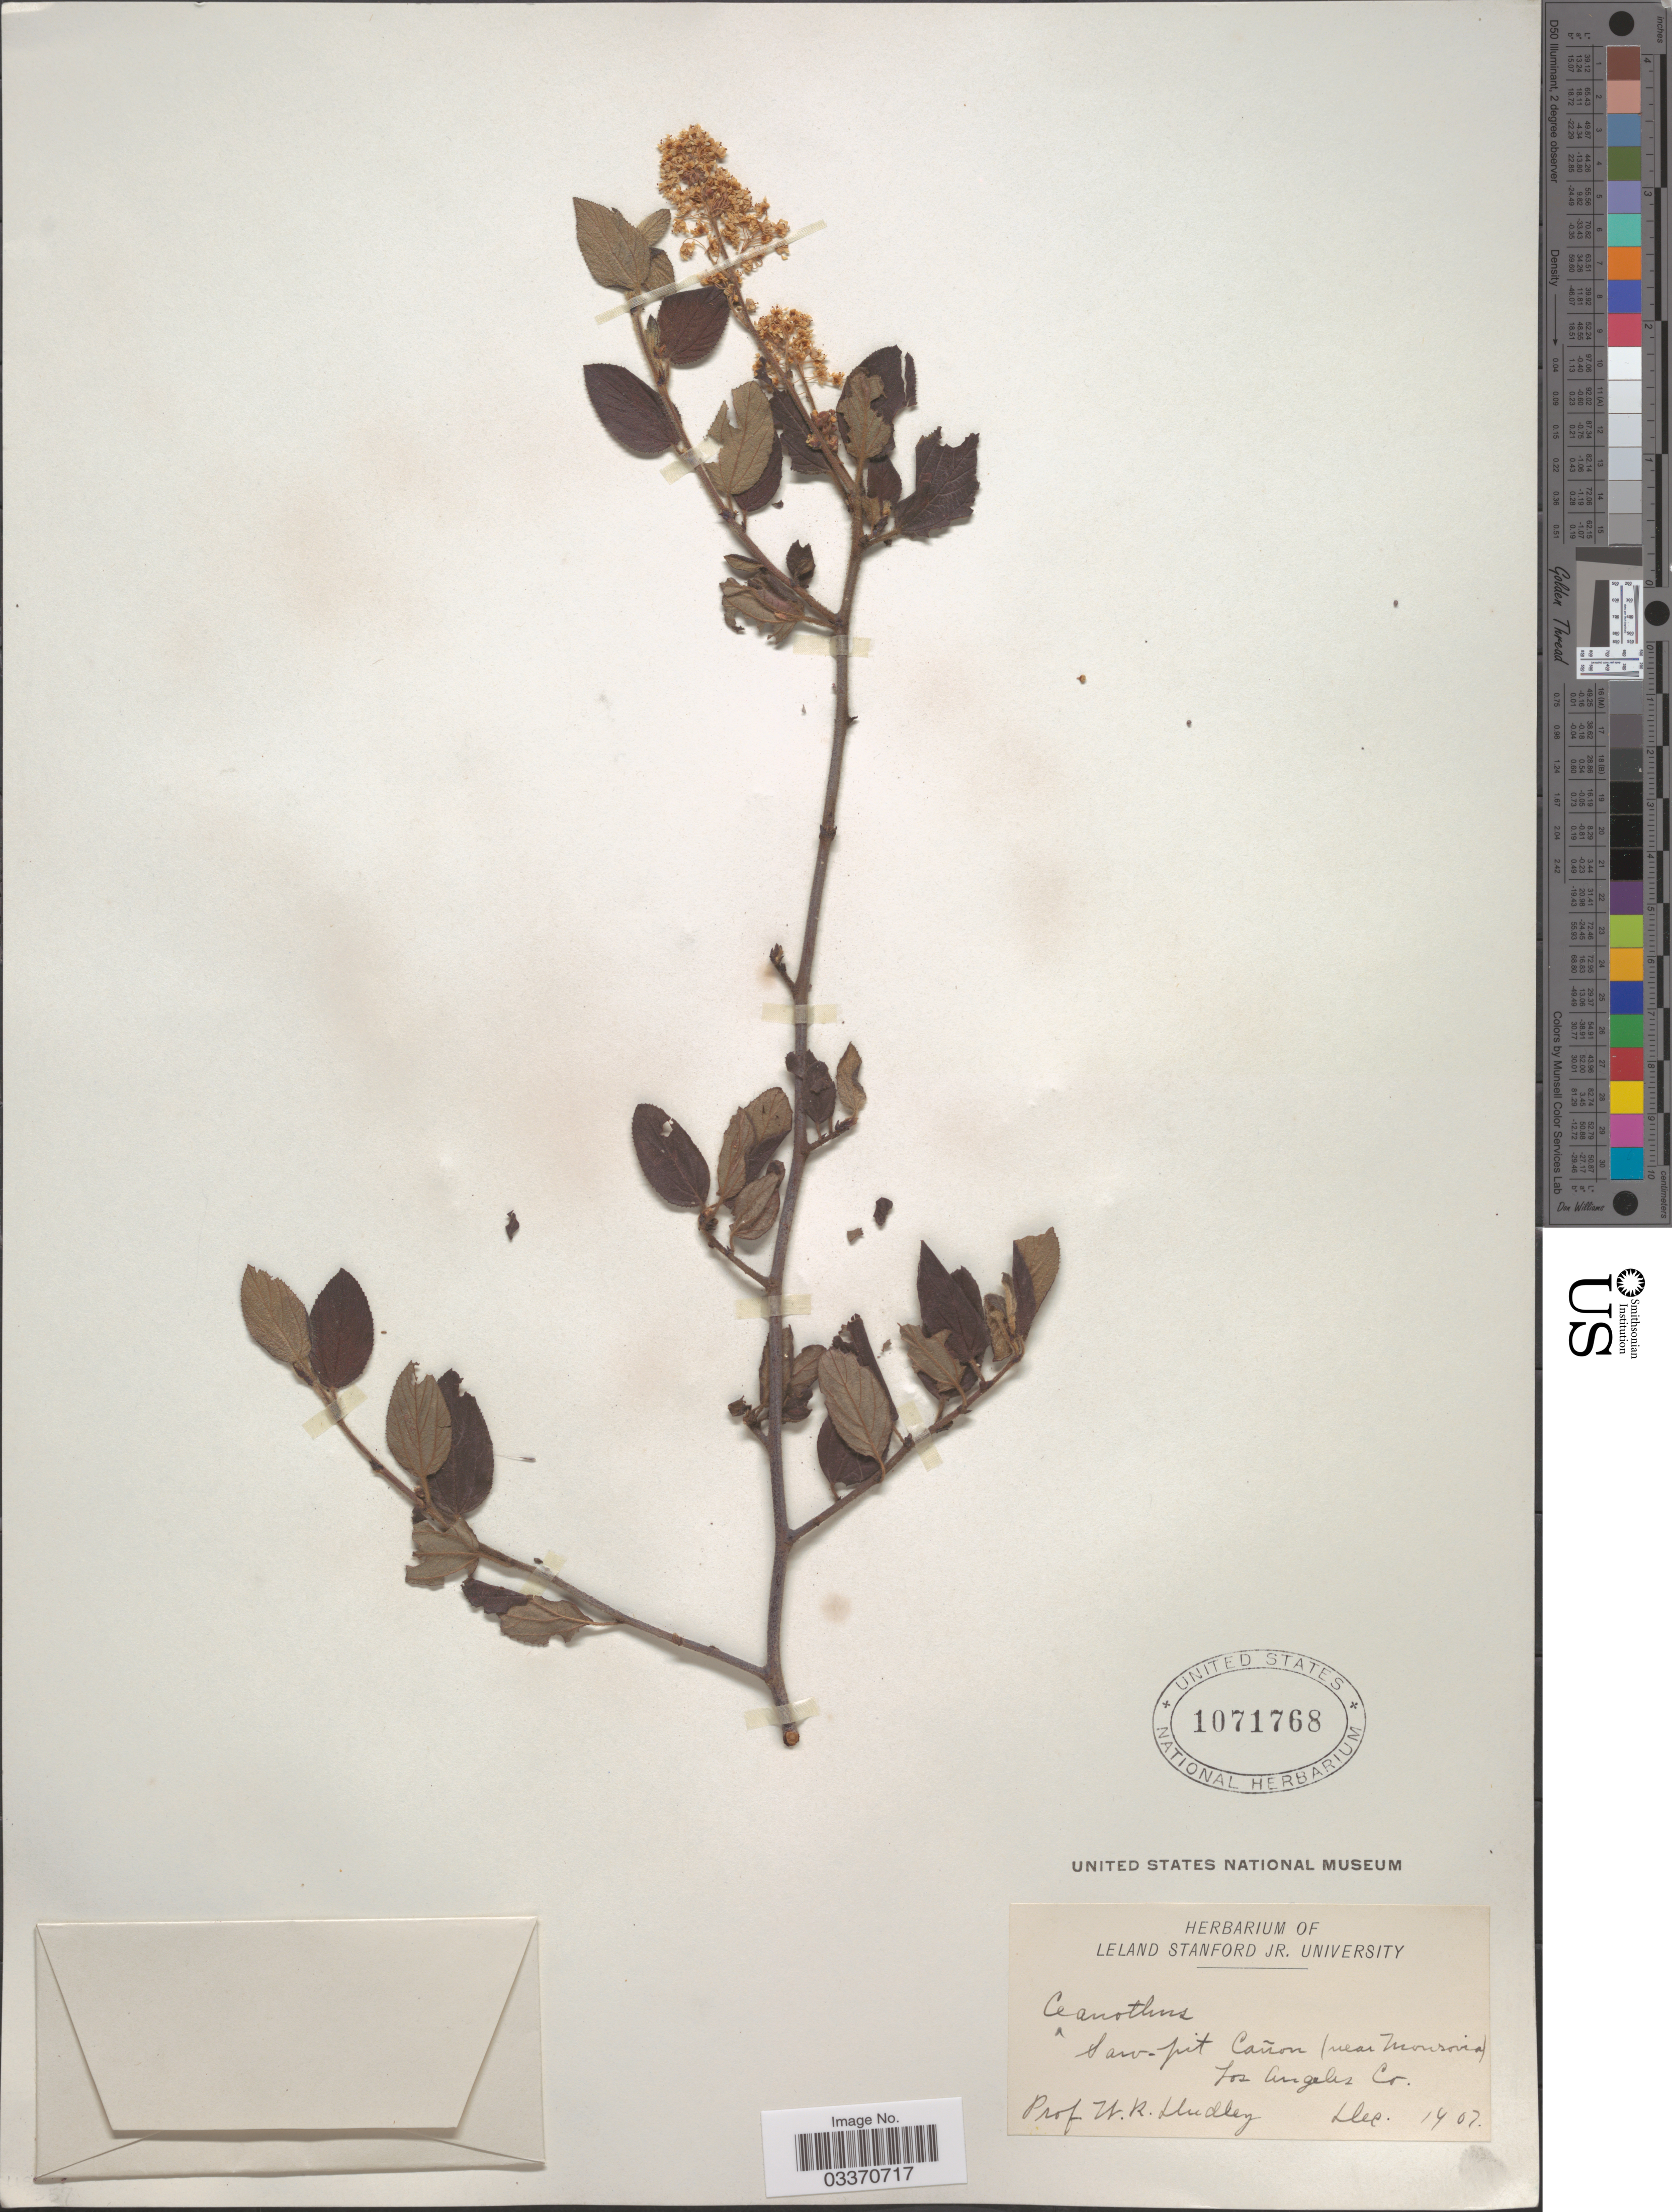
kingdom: Plantae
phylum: Tracheophyta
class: Magnoliopsida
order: Rosales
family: Rhamnaceae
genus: Ceanothus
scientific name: Ceanothus sp.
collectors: W. Dudley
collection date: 1907-12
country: United States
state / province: California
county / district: Los Angeles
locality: Saw-pit Cañon (near Monrovia). Los Angeles Co.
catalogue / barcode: US 1071768